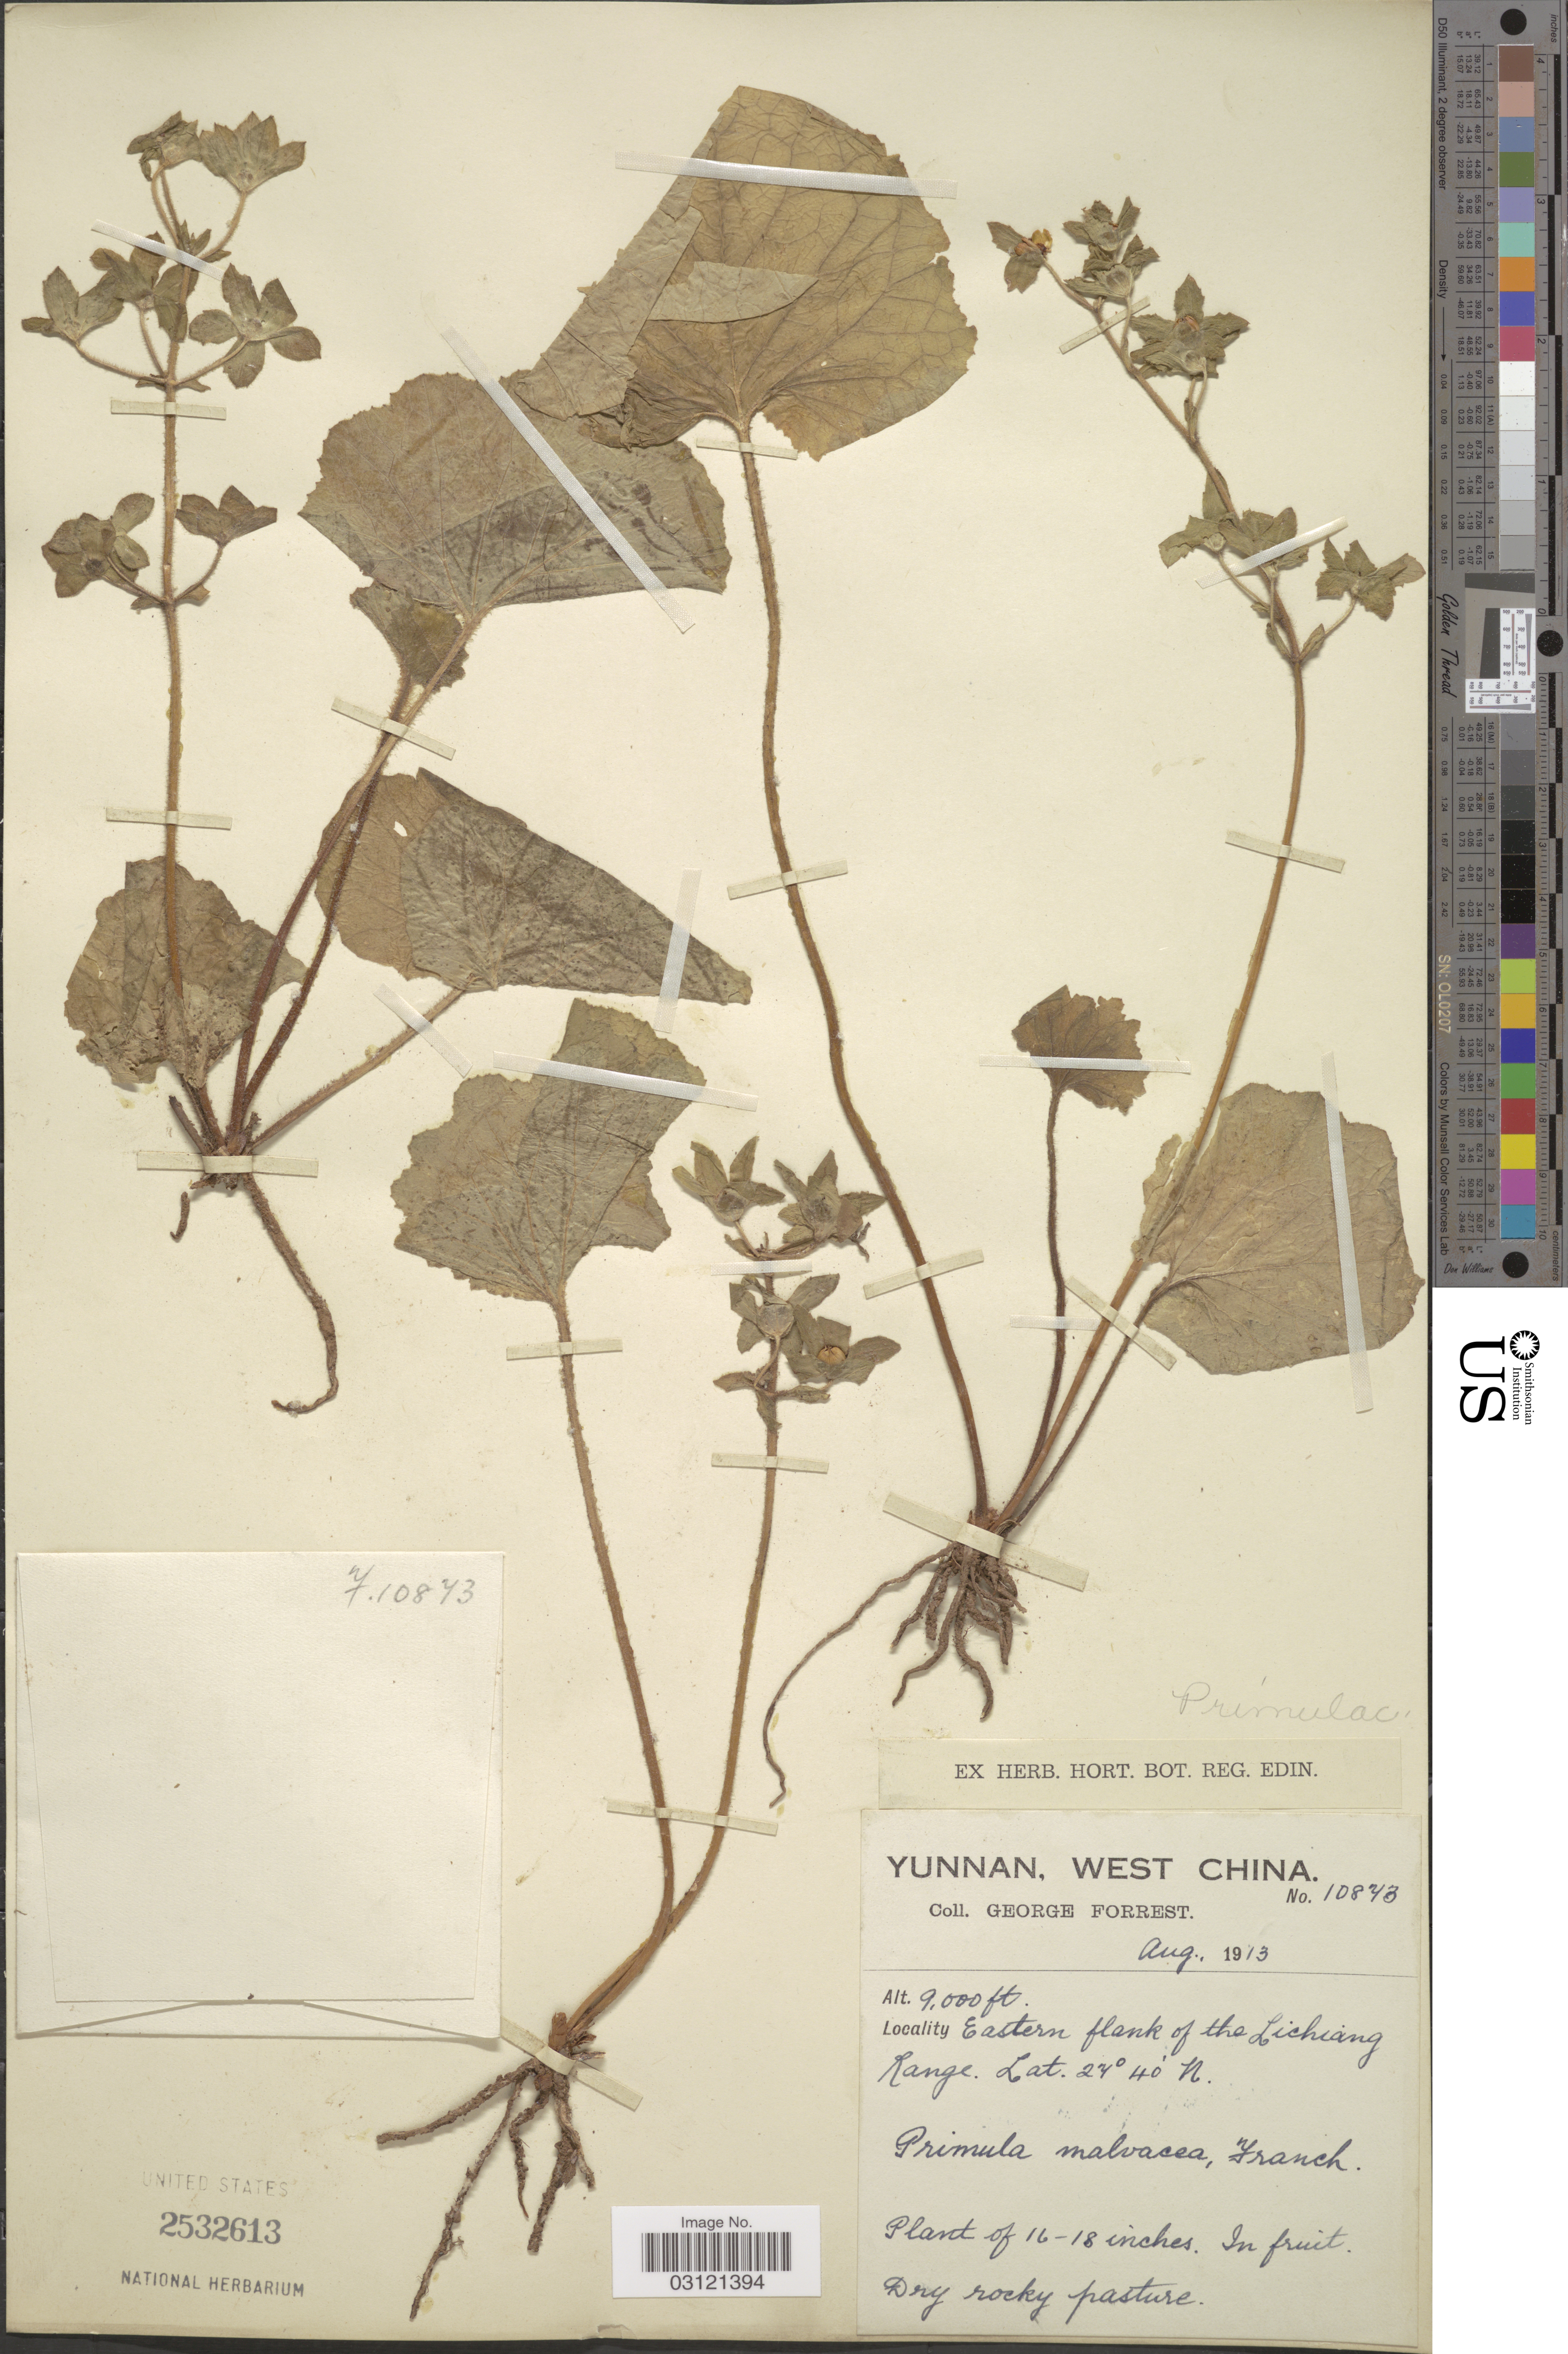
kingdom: Plantae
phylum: Tracheophyta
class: Magnoliopsida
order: Ericales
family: Primulaceae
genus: Primula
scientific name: Primula malvacea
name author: Franch.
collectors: G. Forrest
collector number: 10873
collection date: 1913-08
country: China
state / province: Yunnan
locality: West China. Eastern flank of the Lichiang Range.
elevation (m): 2743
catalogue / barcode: US 2532613